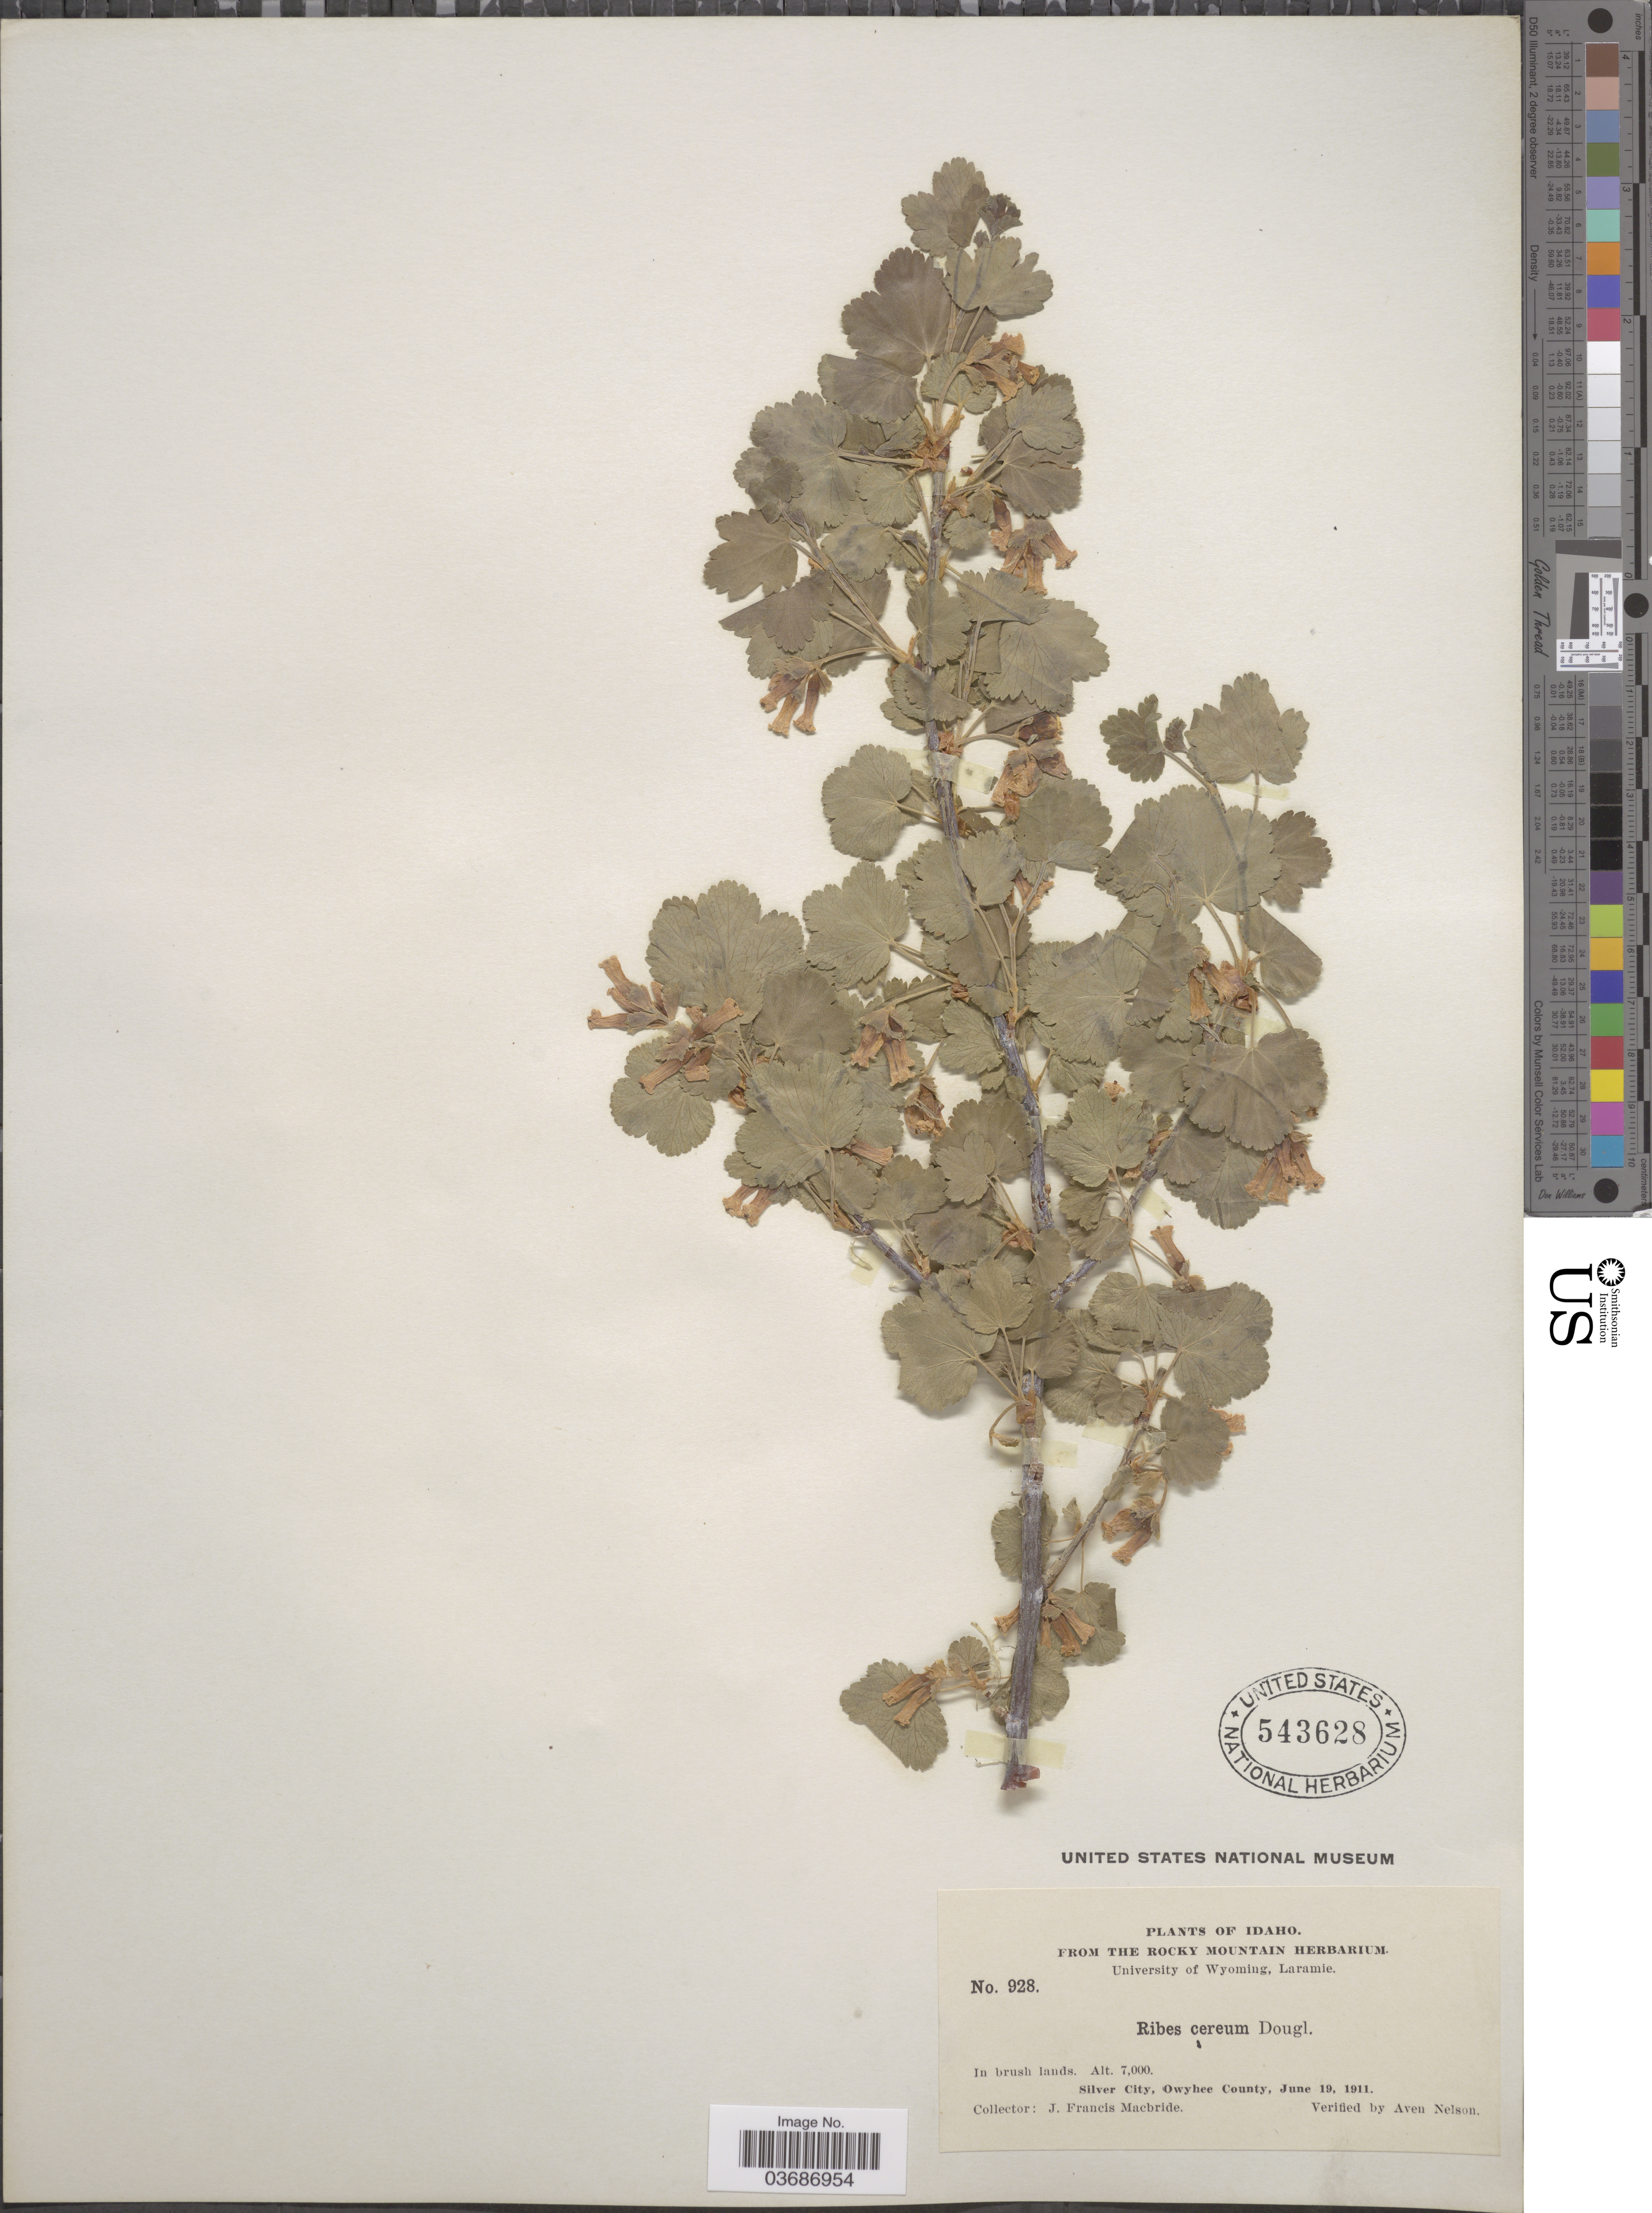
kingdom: Plantae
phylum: Tracheophyta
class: Magnoliopsida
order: Saxifragales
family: Grossulariaceae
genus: Ribes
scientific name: Ribes cereum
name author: Douglas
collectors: J. F. Macbride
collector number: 928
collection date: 1911-06-19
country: United States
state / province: Idaho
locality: Silver City, Owyhee County.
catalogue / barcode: US 543628